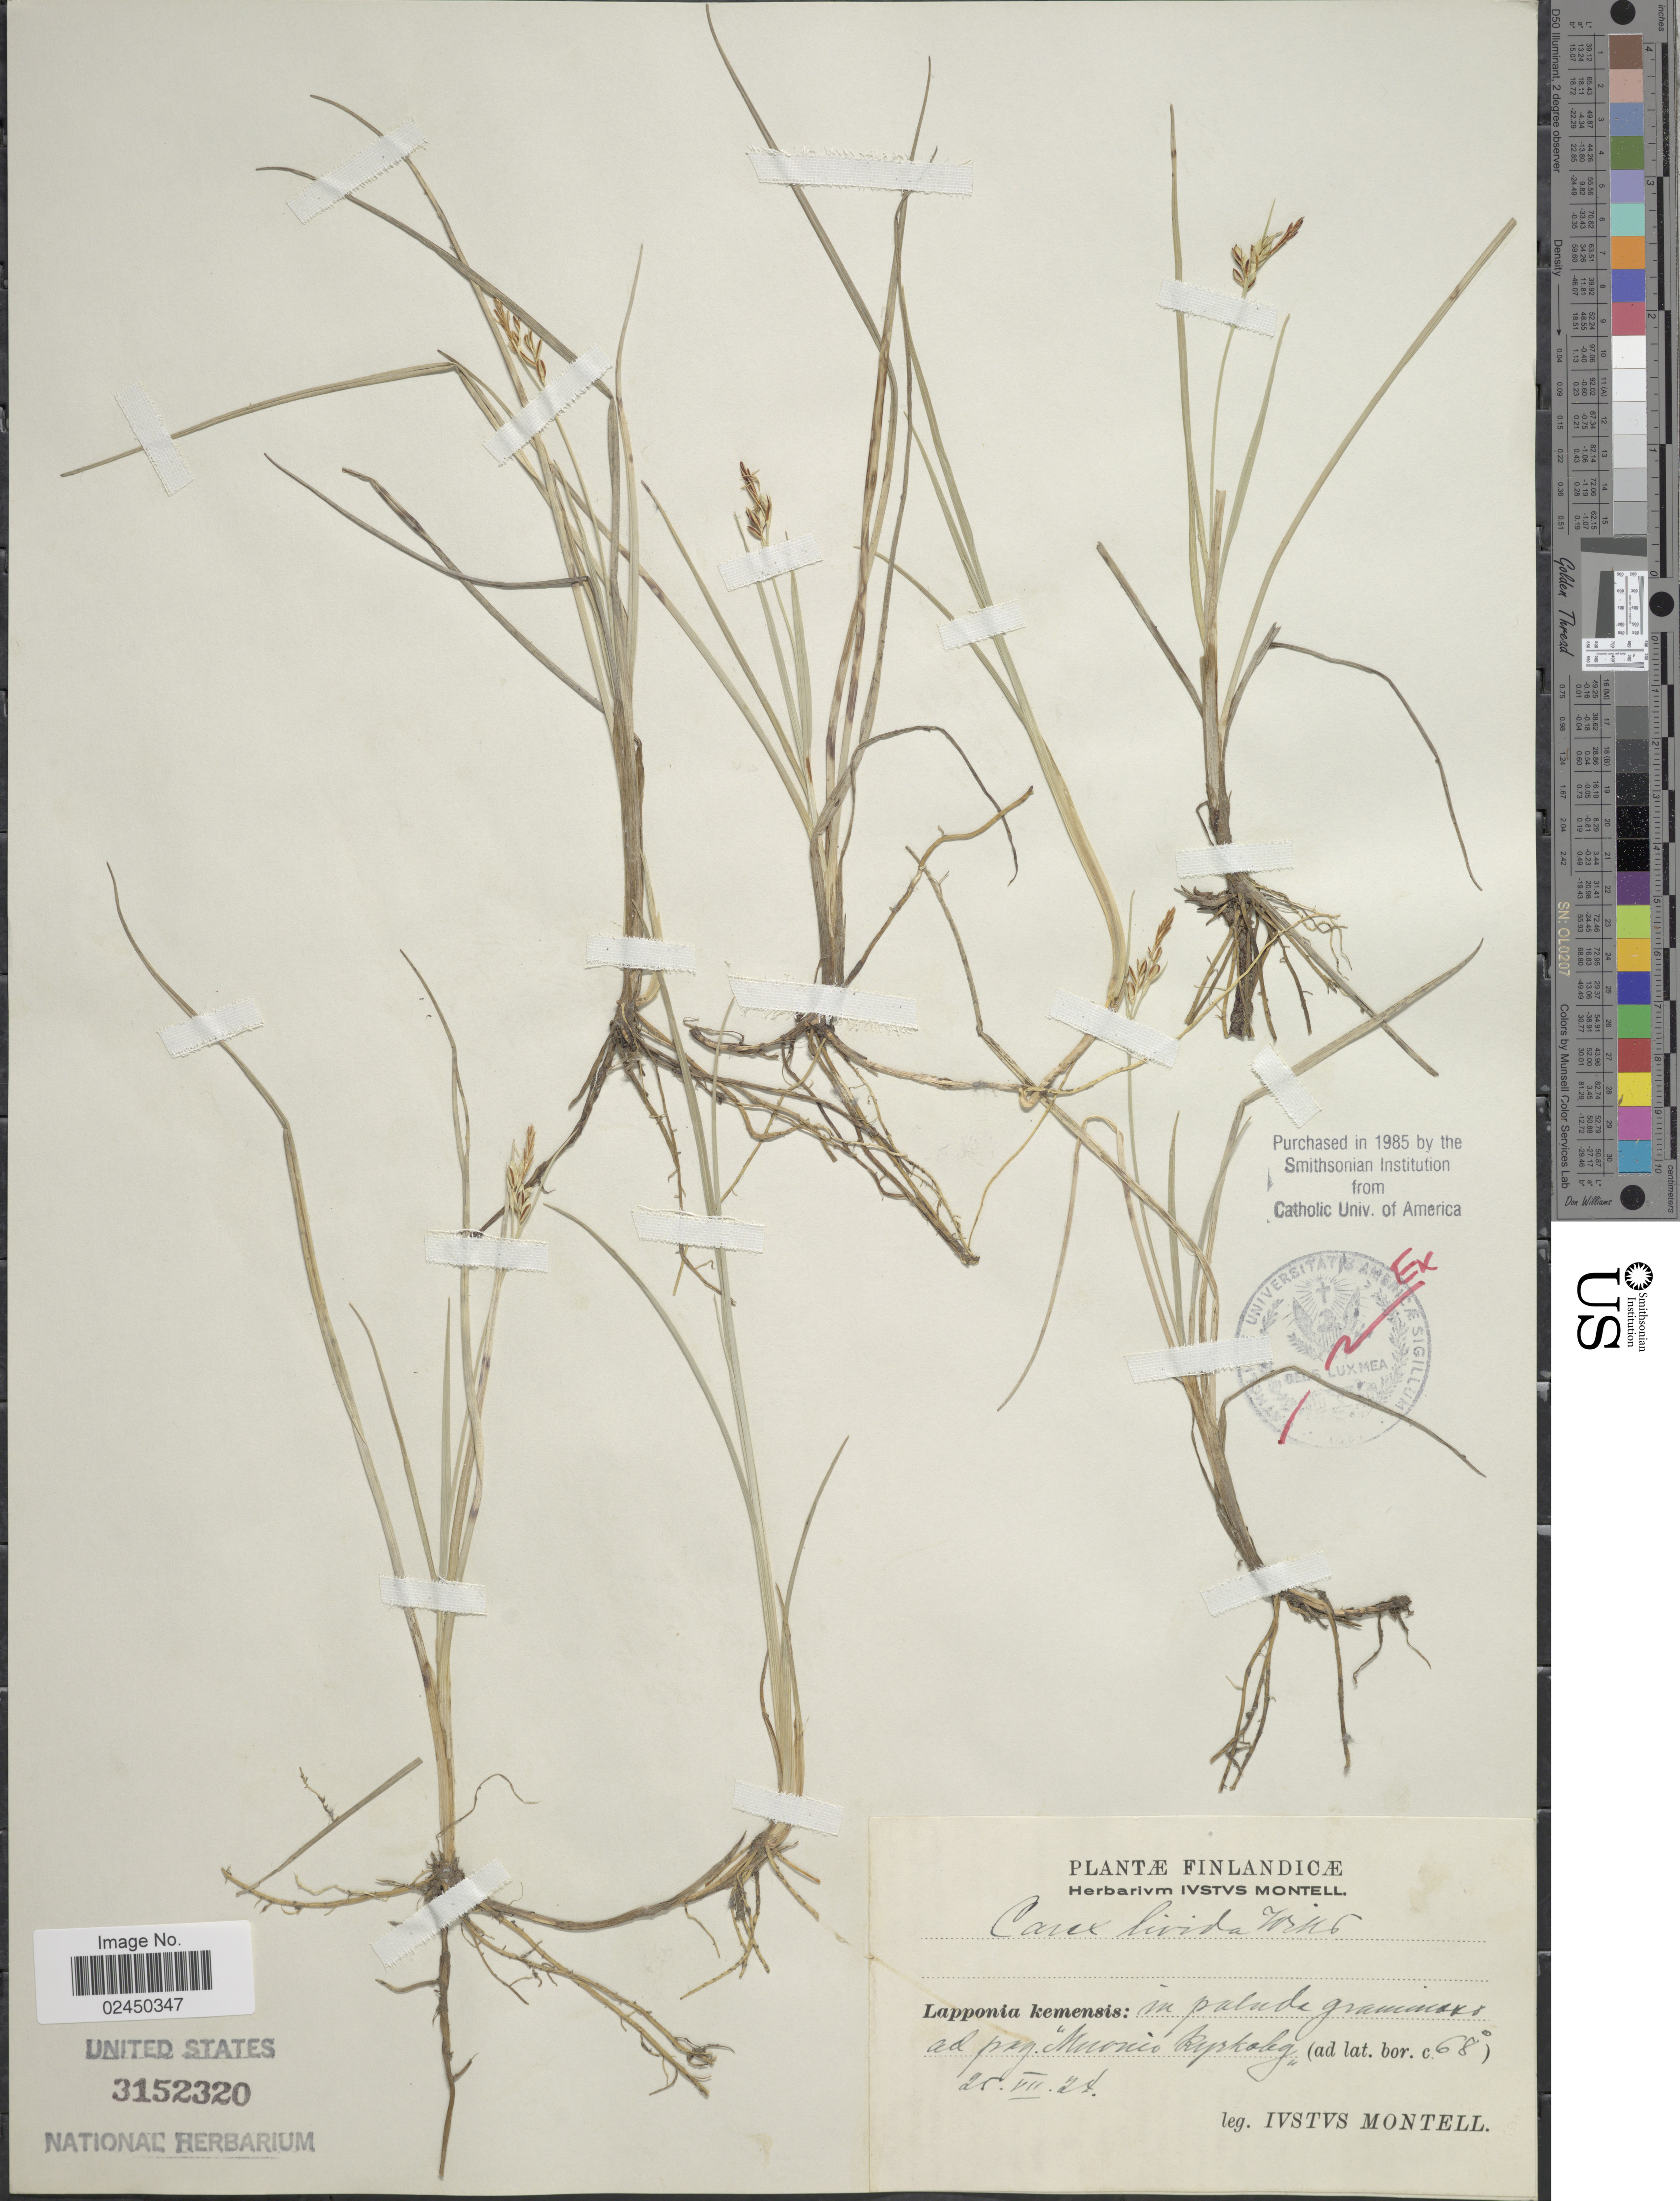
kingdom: Plantae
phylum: Tracheophyta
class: Liliopsida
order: Poales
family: Cyperaceae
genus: Carex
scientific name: Carex livida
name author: (Wahlenb.) Willd.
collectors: I. Montell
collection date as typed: Transcribed d/m/y: 25/7/24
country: Finland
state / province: Lappi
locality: Muonio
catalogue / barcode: US 3152320